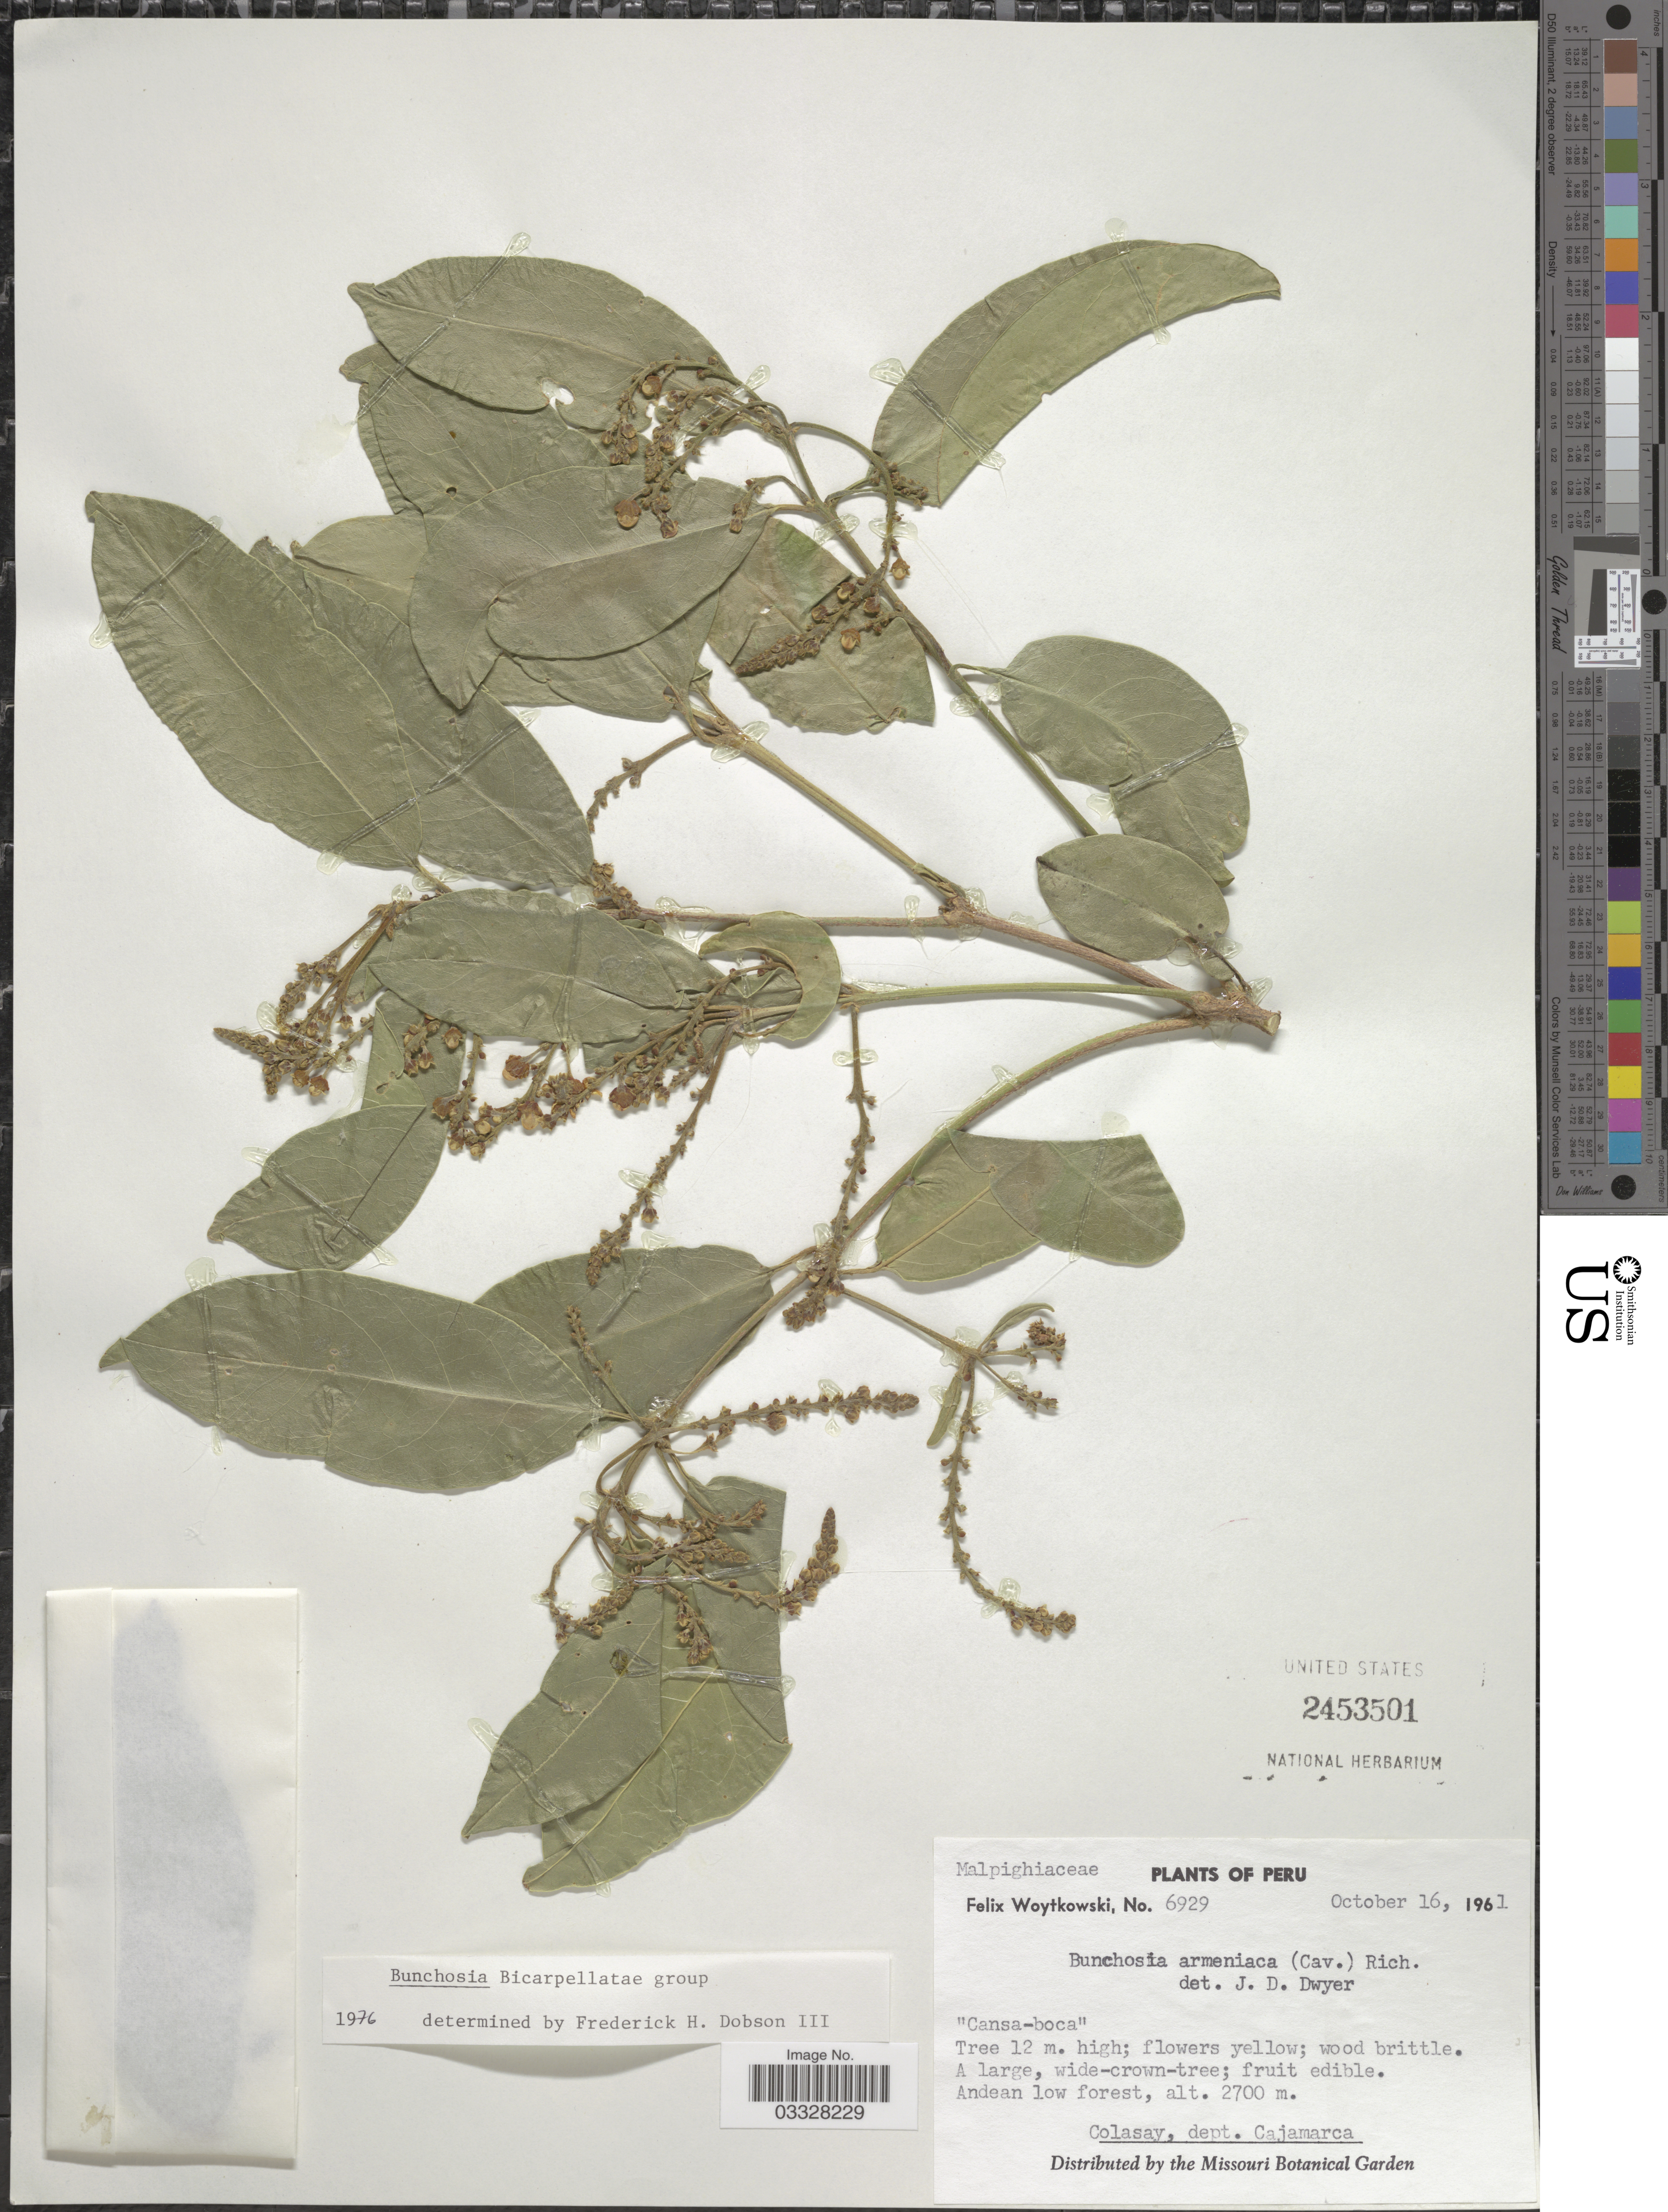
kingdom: Plantae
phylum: Tracheophyta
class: Magnoliopsida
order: Malpighiales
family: Malpighiaceae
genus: Bunchosia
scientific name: Bunchosia armeniaca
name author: (Cav.) DC.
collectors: F. Woytkowski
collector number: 6929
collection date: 1961-10-16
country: Peru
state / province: Cajamarca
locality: Andean low forest. Colasay, dept. Cajamarca.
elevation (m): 2700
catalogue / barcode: US 2453501